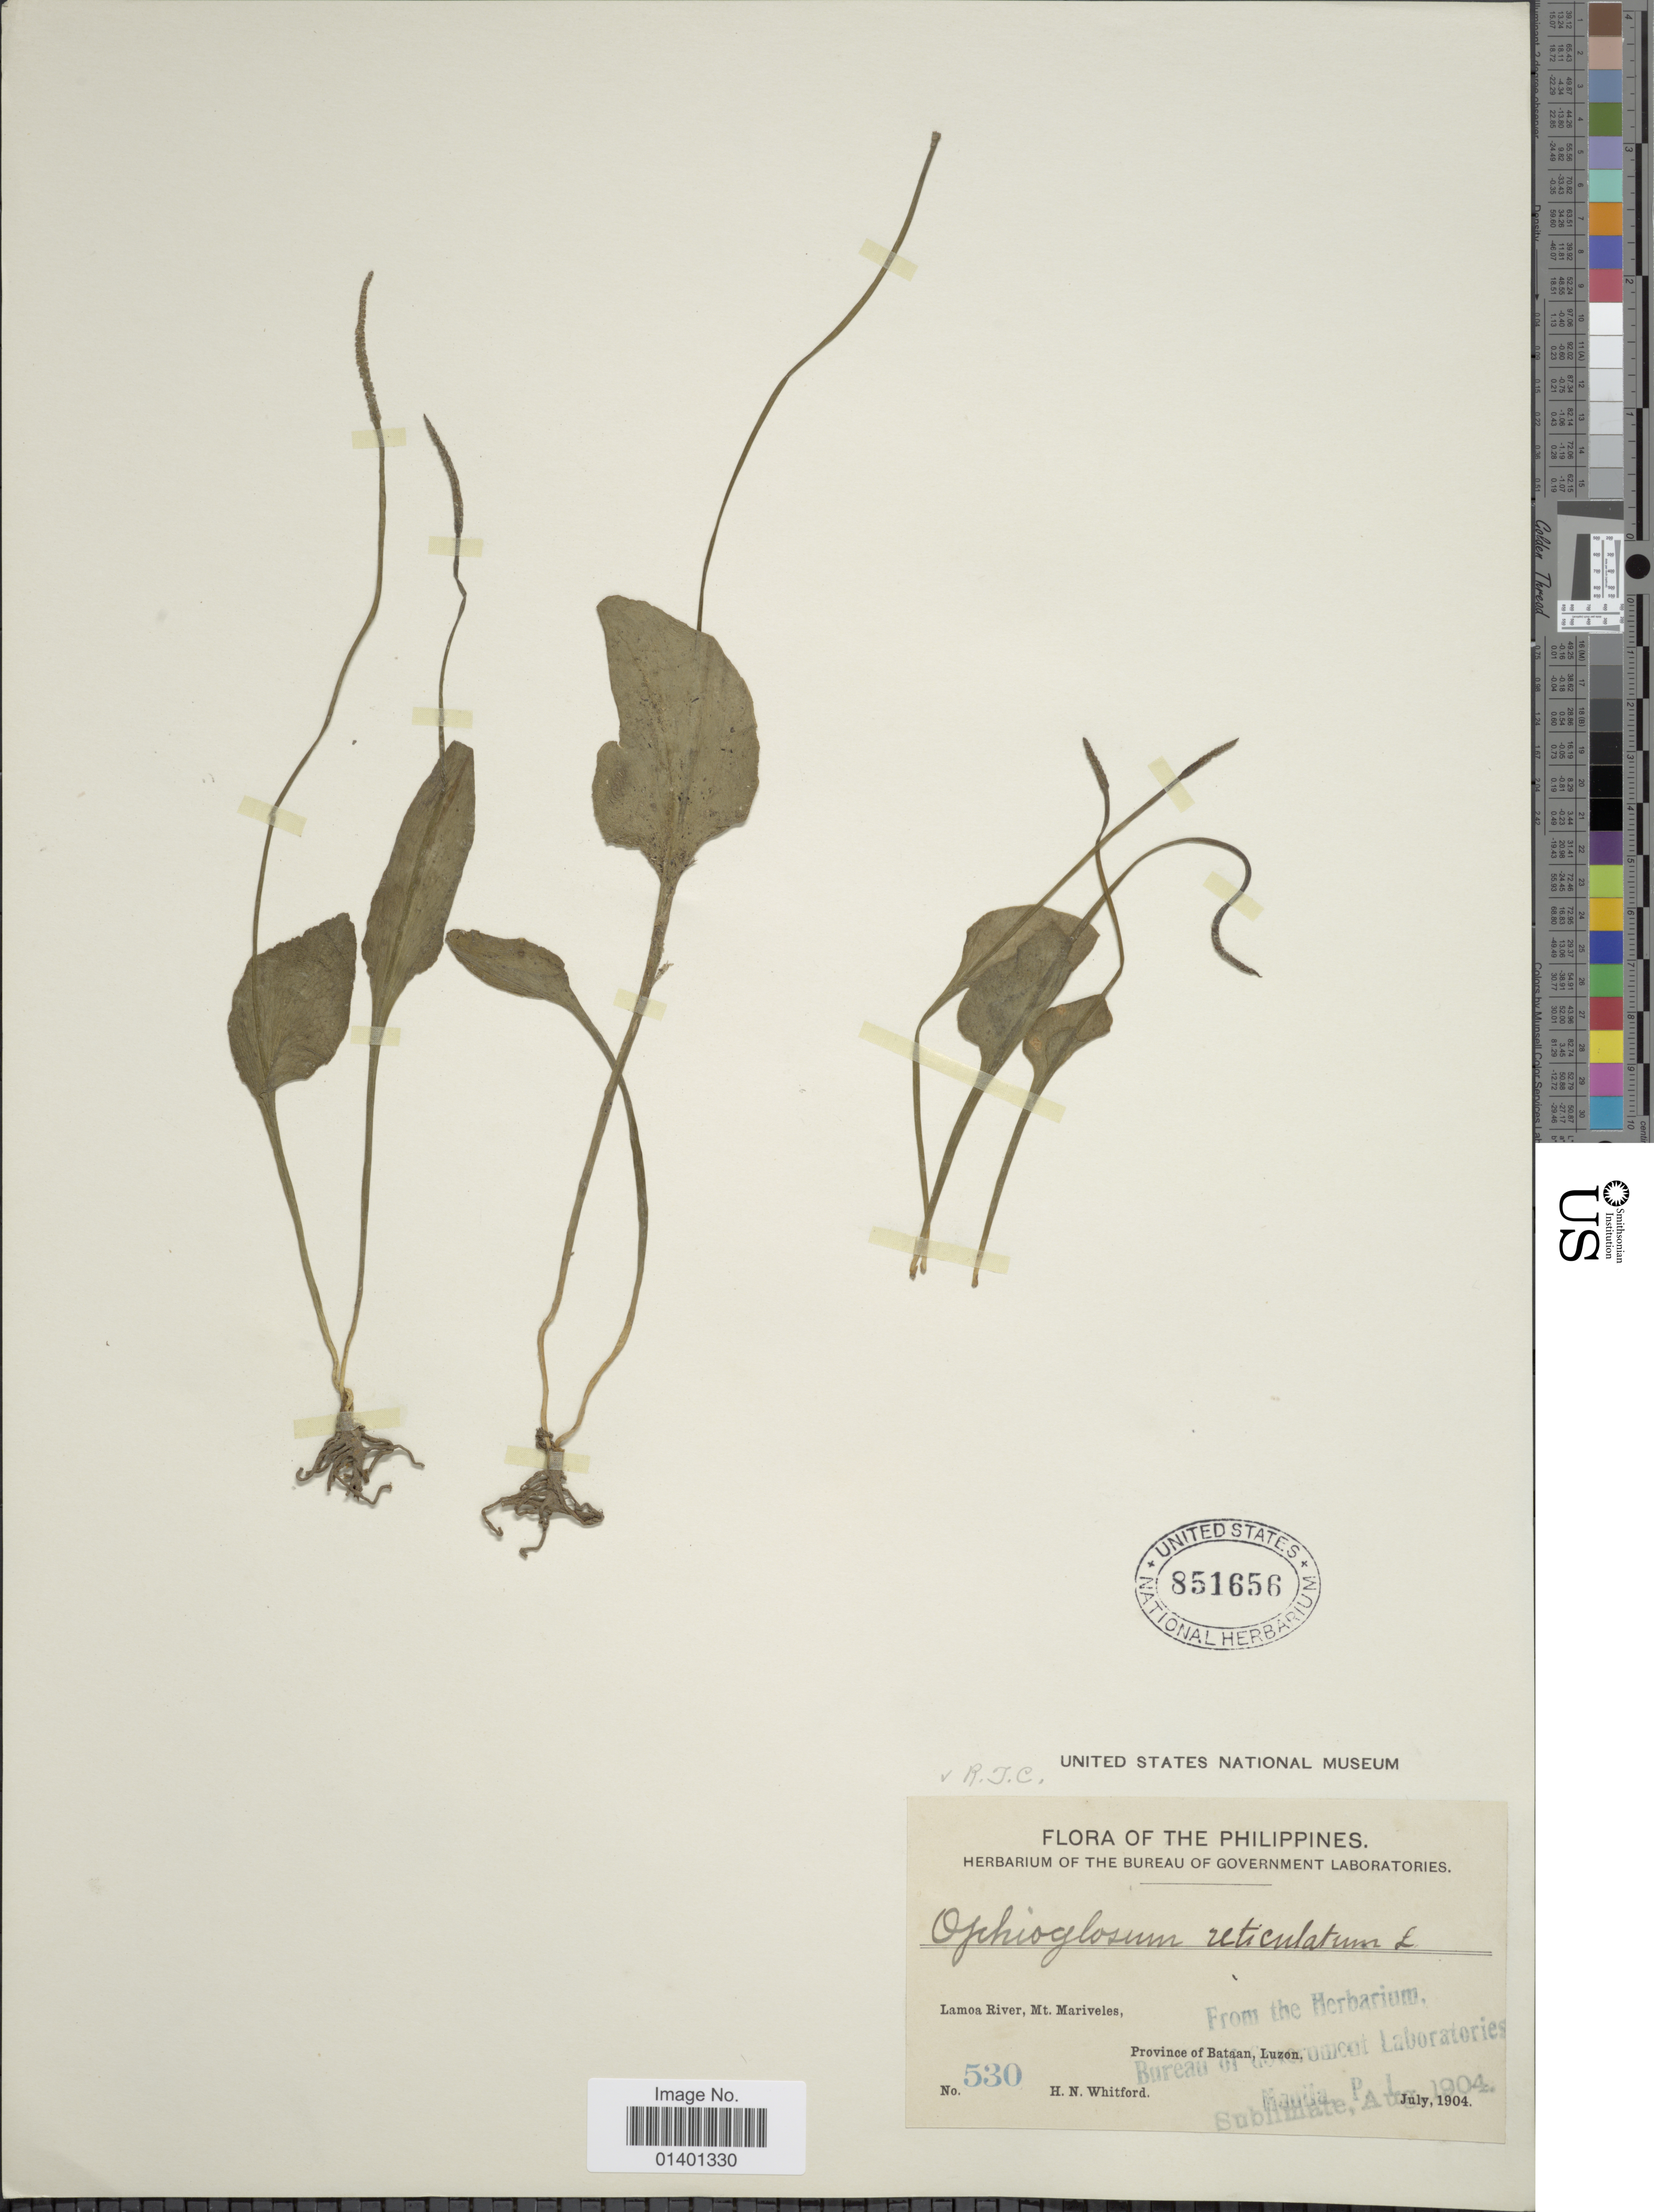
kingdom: Plantae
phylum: Tracheophyta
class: Polypodiopsida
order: Ophioglossales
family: Ophioglossaceae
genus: Ophioglossum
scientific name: Ophioglossum reticulatum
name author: L.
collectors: H. N. Whitford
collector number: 530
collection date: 1904-07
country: Philippines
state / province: Central Luzon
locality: Lamao River, Mt. Mariveles, Province of Bataan, Luzon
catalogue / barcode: US 851656